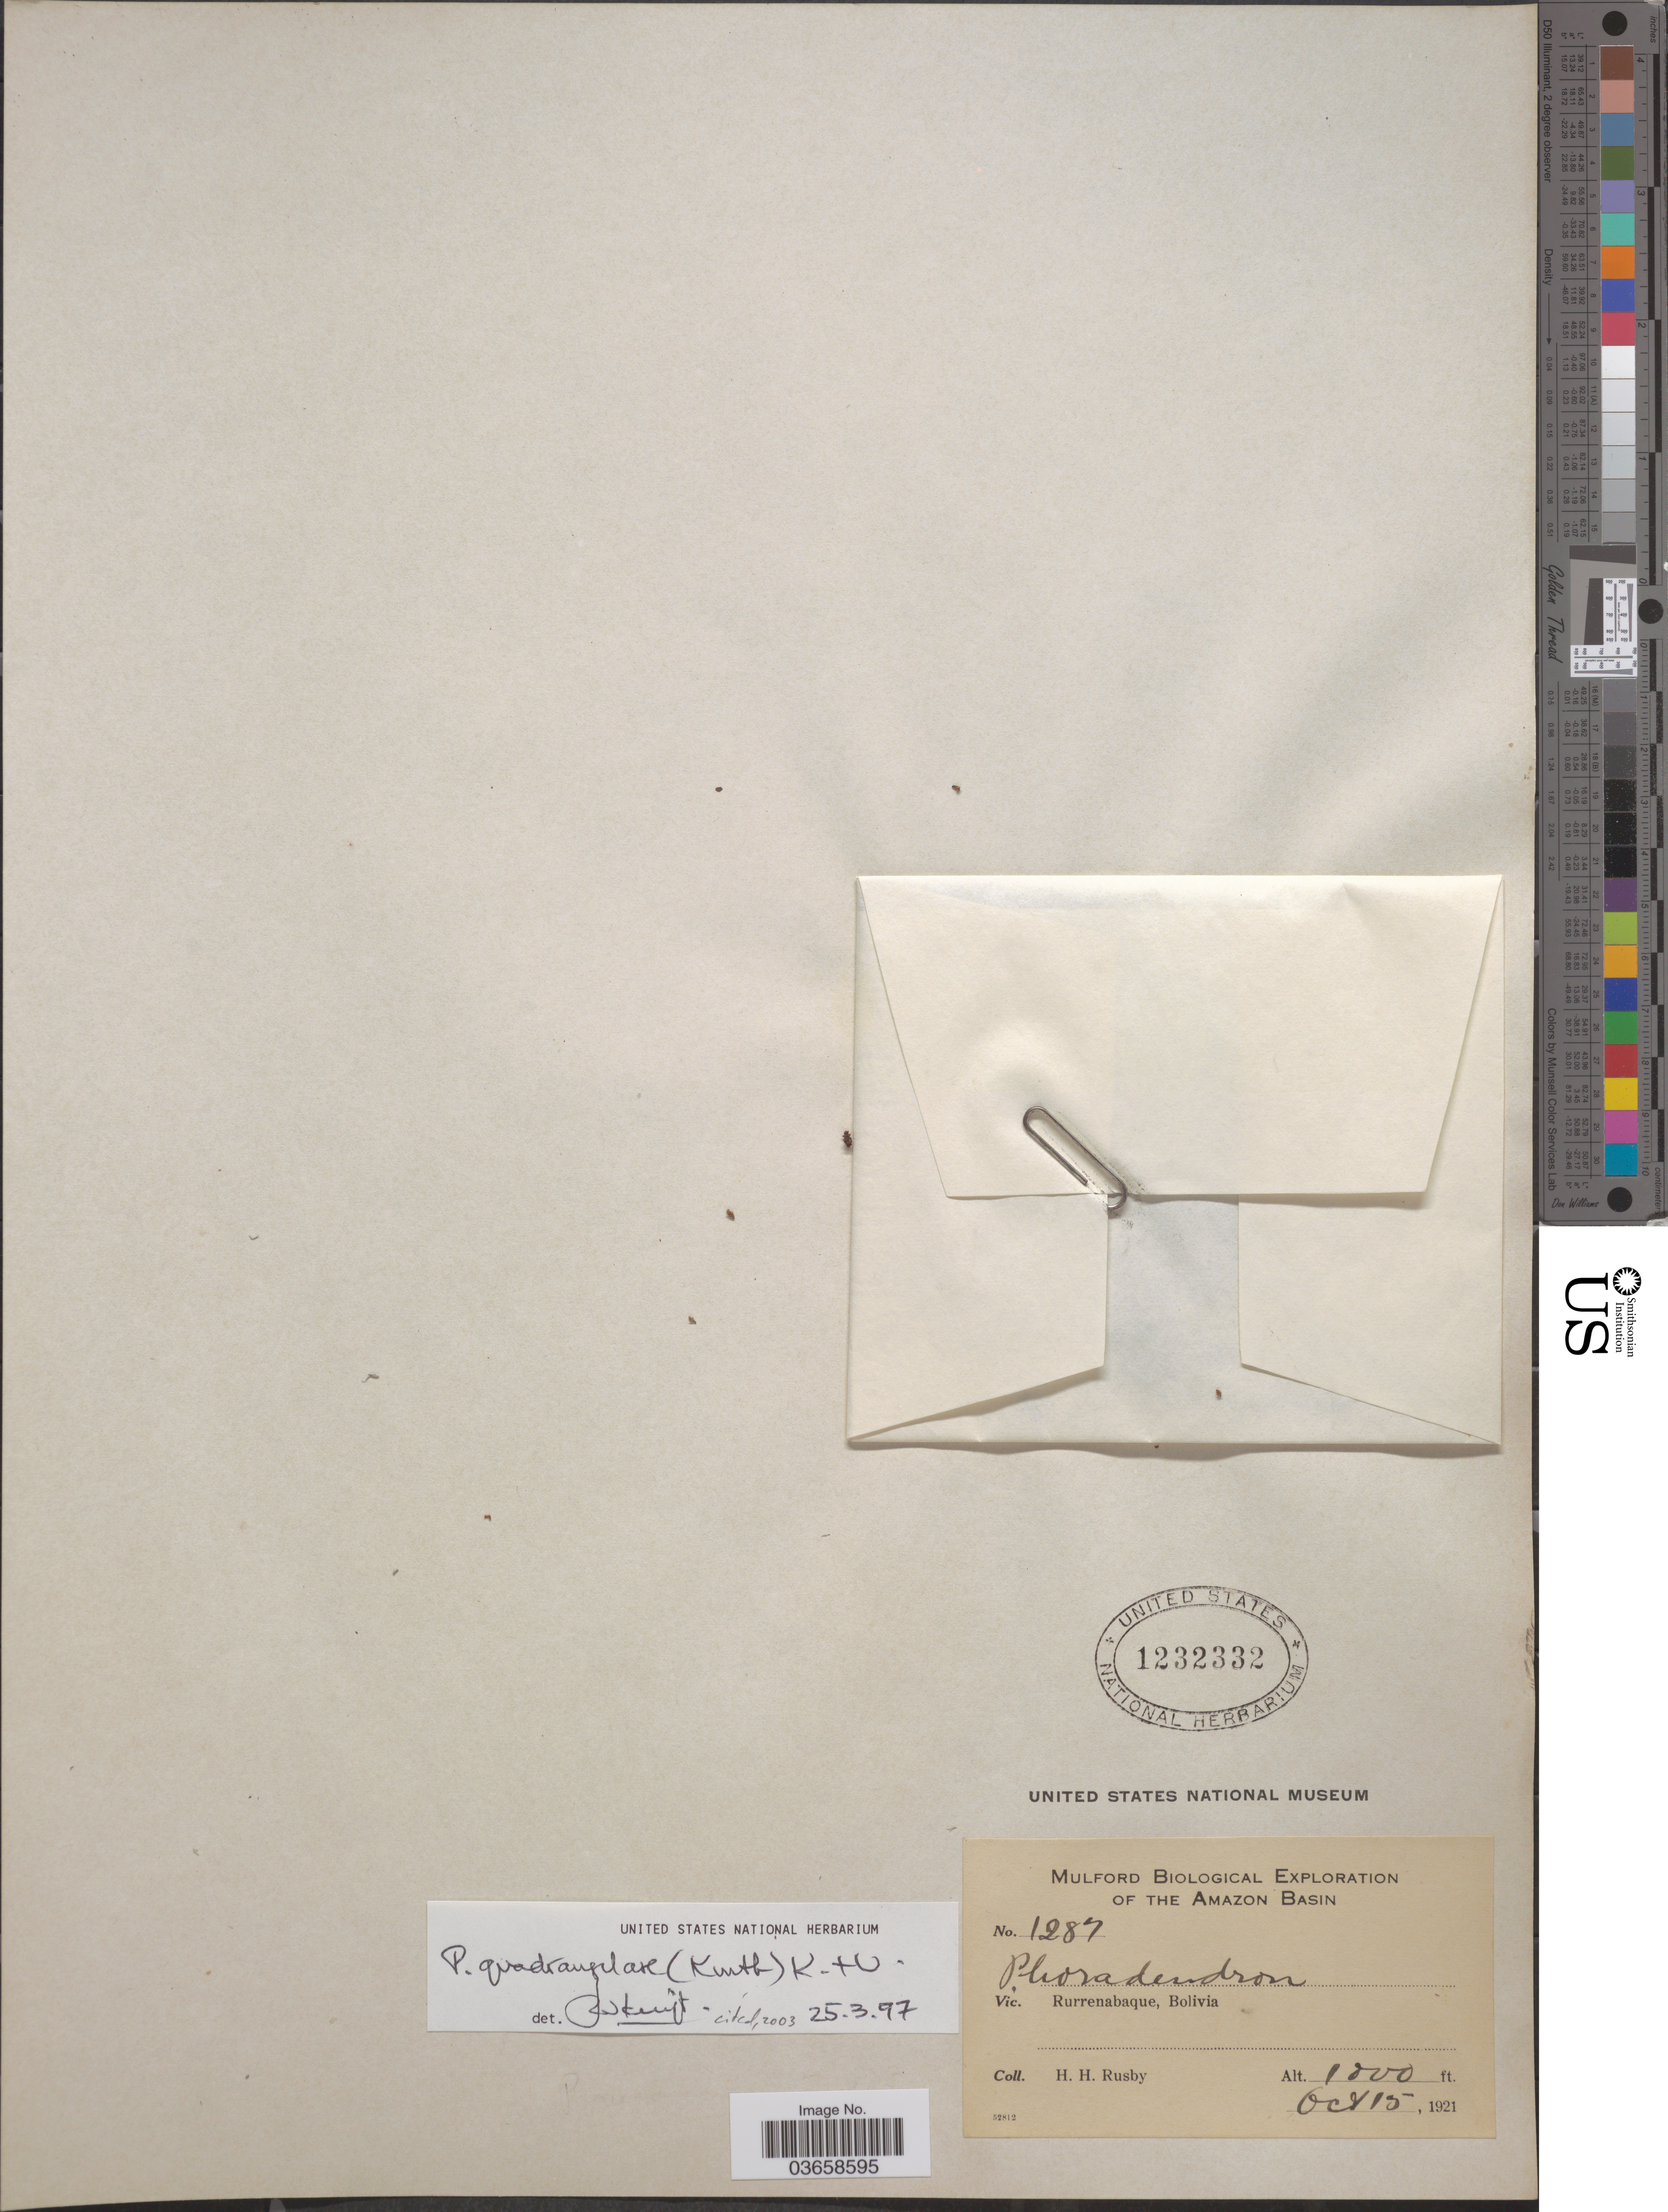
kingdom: Plantae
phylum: Tracheophyta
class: Magnoliopsida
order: Santalales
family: Viscaceae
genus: Phoradendron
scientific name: Phoradendron quadrangulare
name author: (Kunth) Griseb.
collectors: H. H. Rusby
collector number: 1287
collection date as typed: Oct 15, 1921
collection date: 1921-10-15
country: Bolivia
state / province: Beni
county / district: José Ballivián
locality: Rurrenabaque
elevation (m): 305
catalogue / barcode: US 1232332